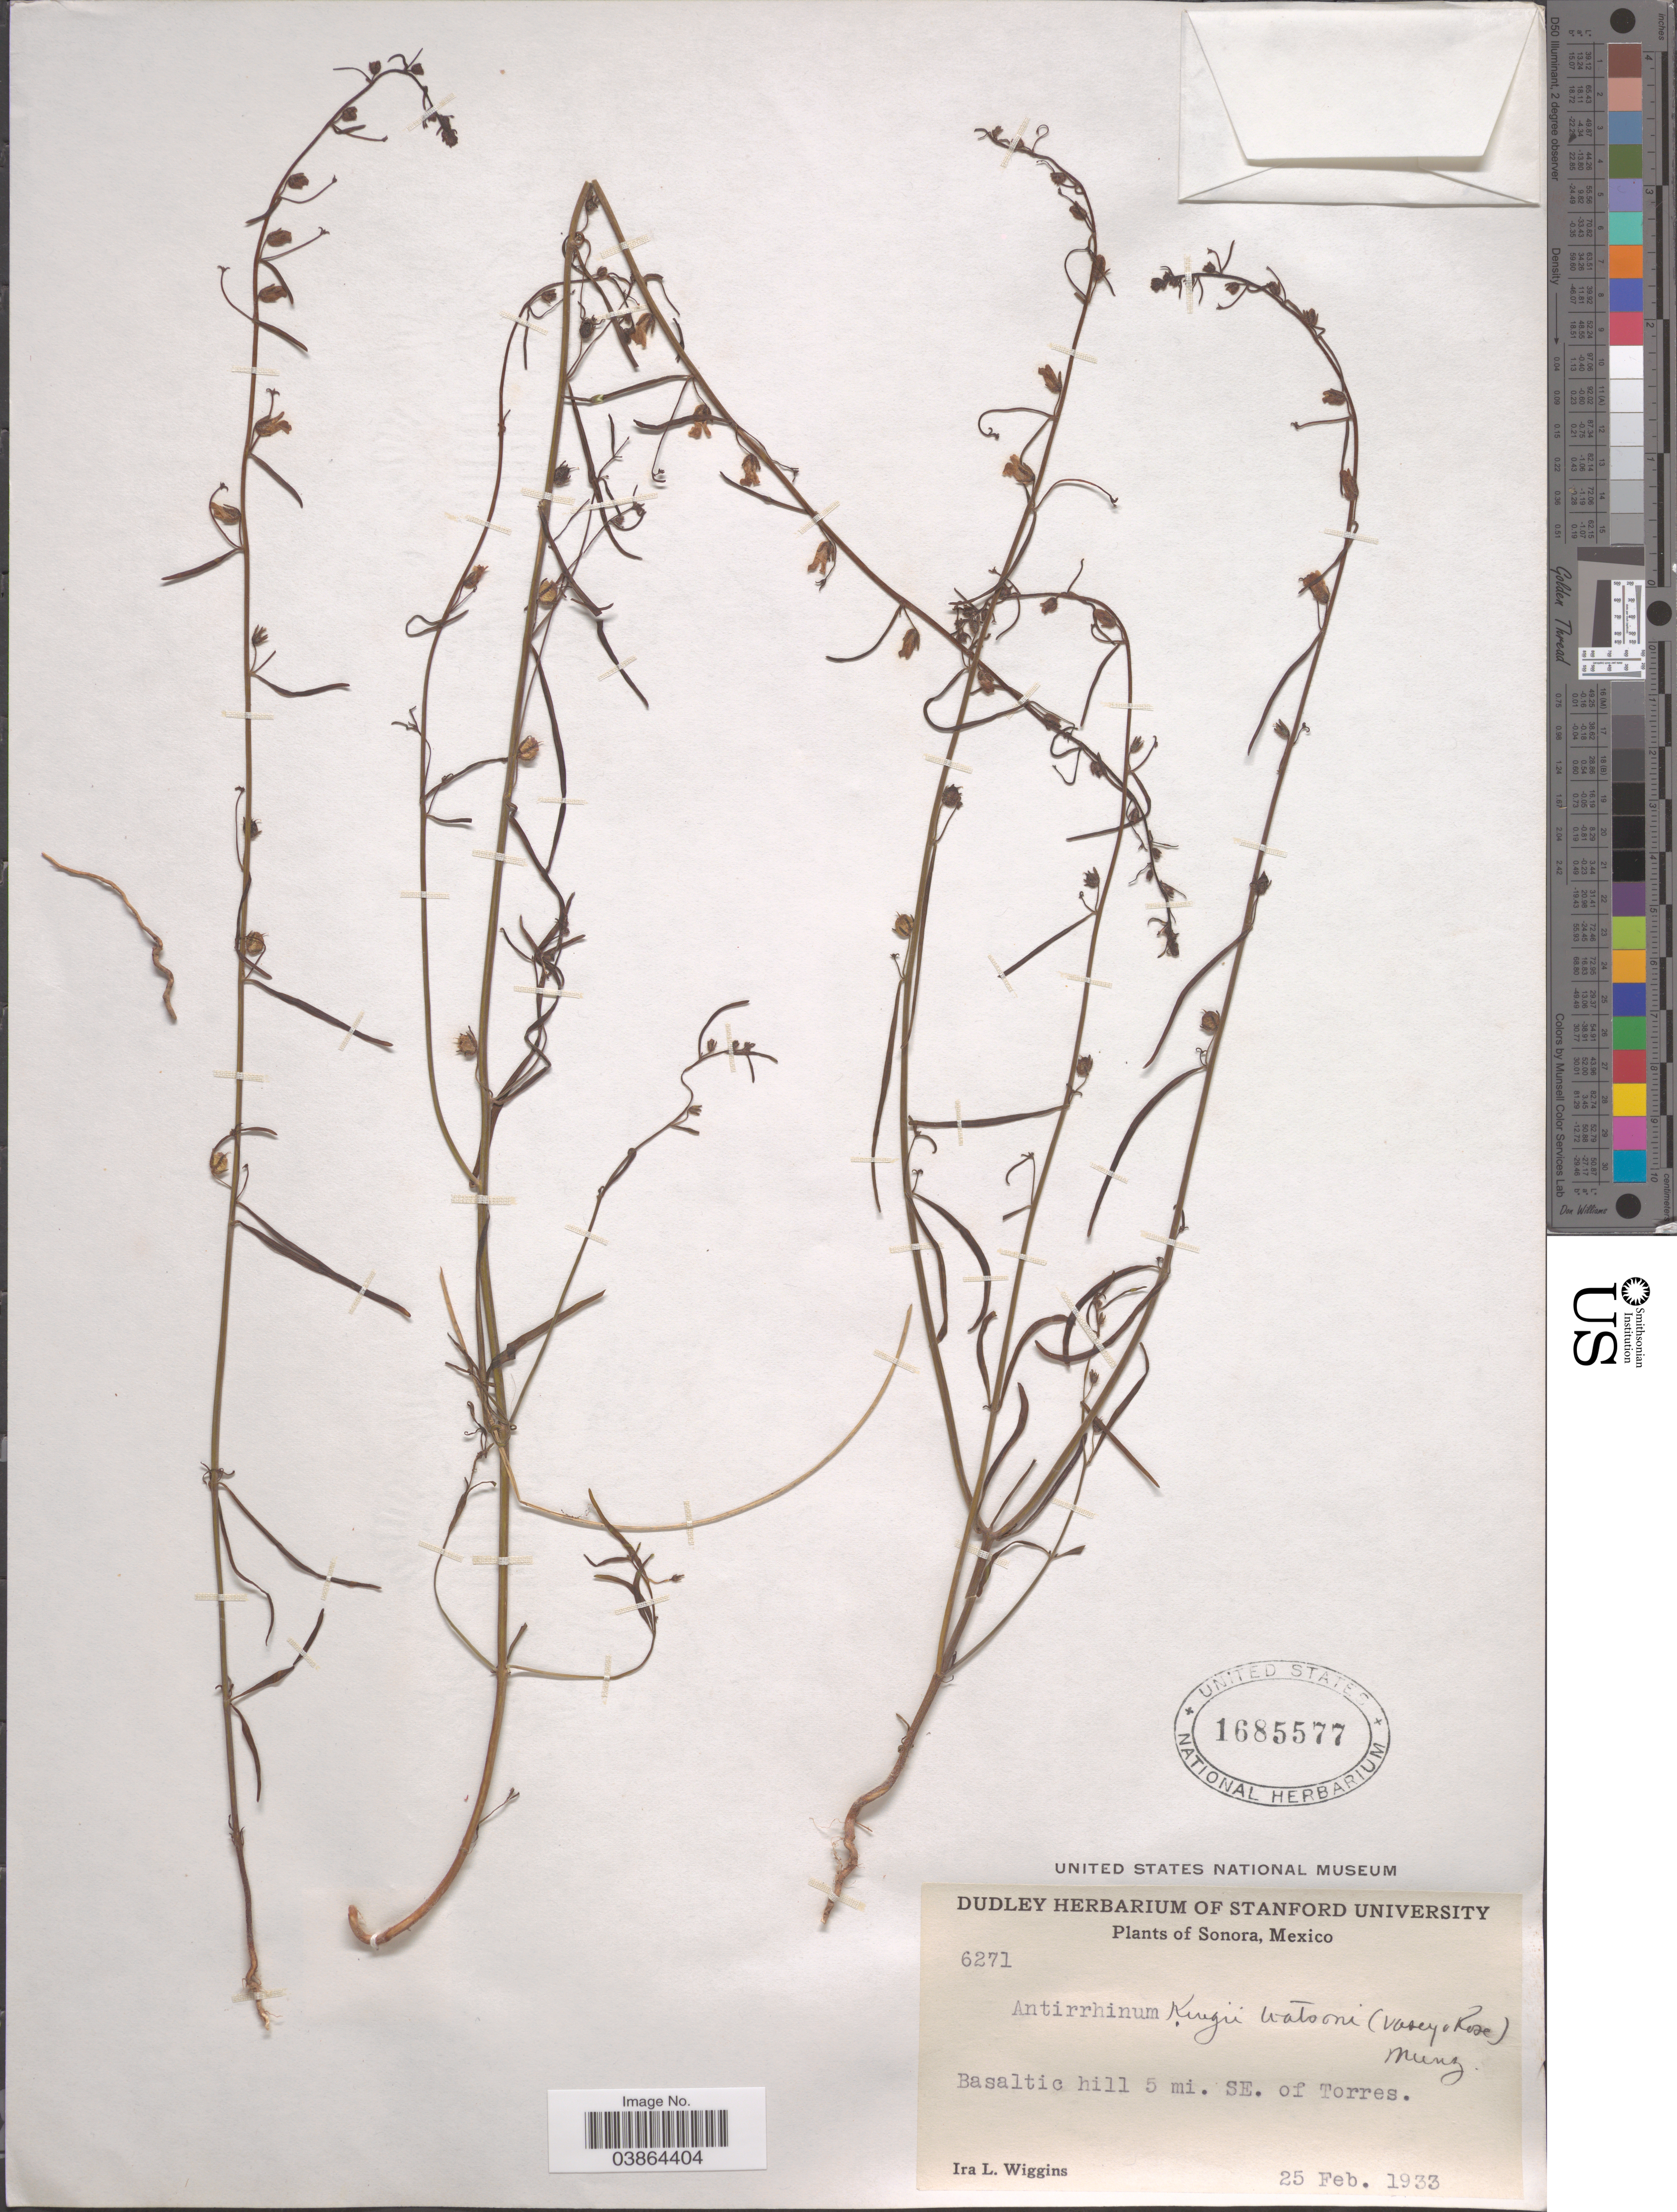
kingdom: Plantae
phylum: Tracheophyta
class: Magnoliopsida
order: Lamiales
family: Plantaginaceae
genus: Sairocarpus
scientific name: Sairocarpus kingii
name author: (S. Watson) D.A. Sutton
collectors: I. L. Wiggins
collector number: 6271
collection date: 1933-02-25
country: Mexico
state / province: Sonora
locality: Basaltic hills 5 mi. SE. of Torres.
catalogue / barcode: US 1685577